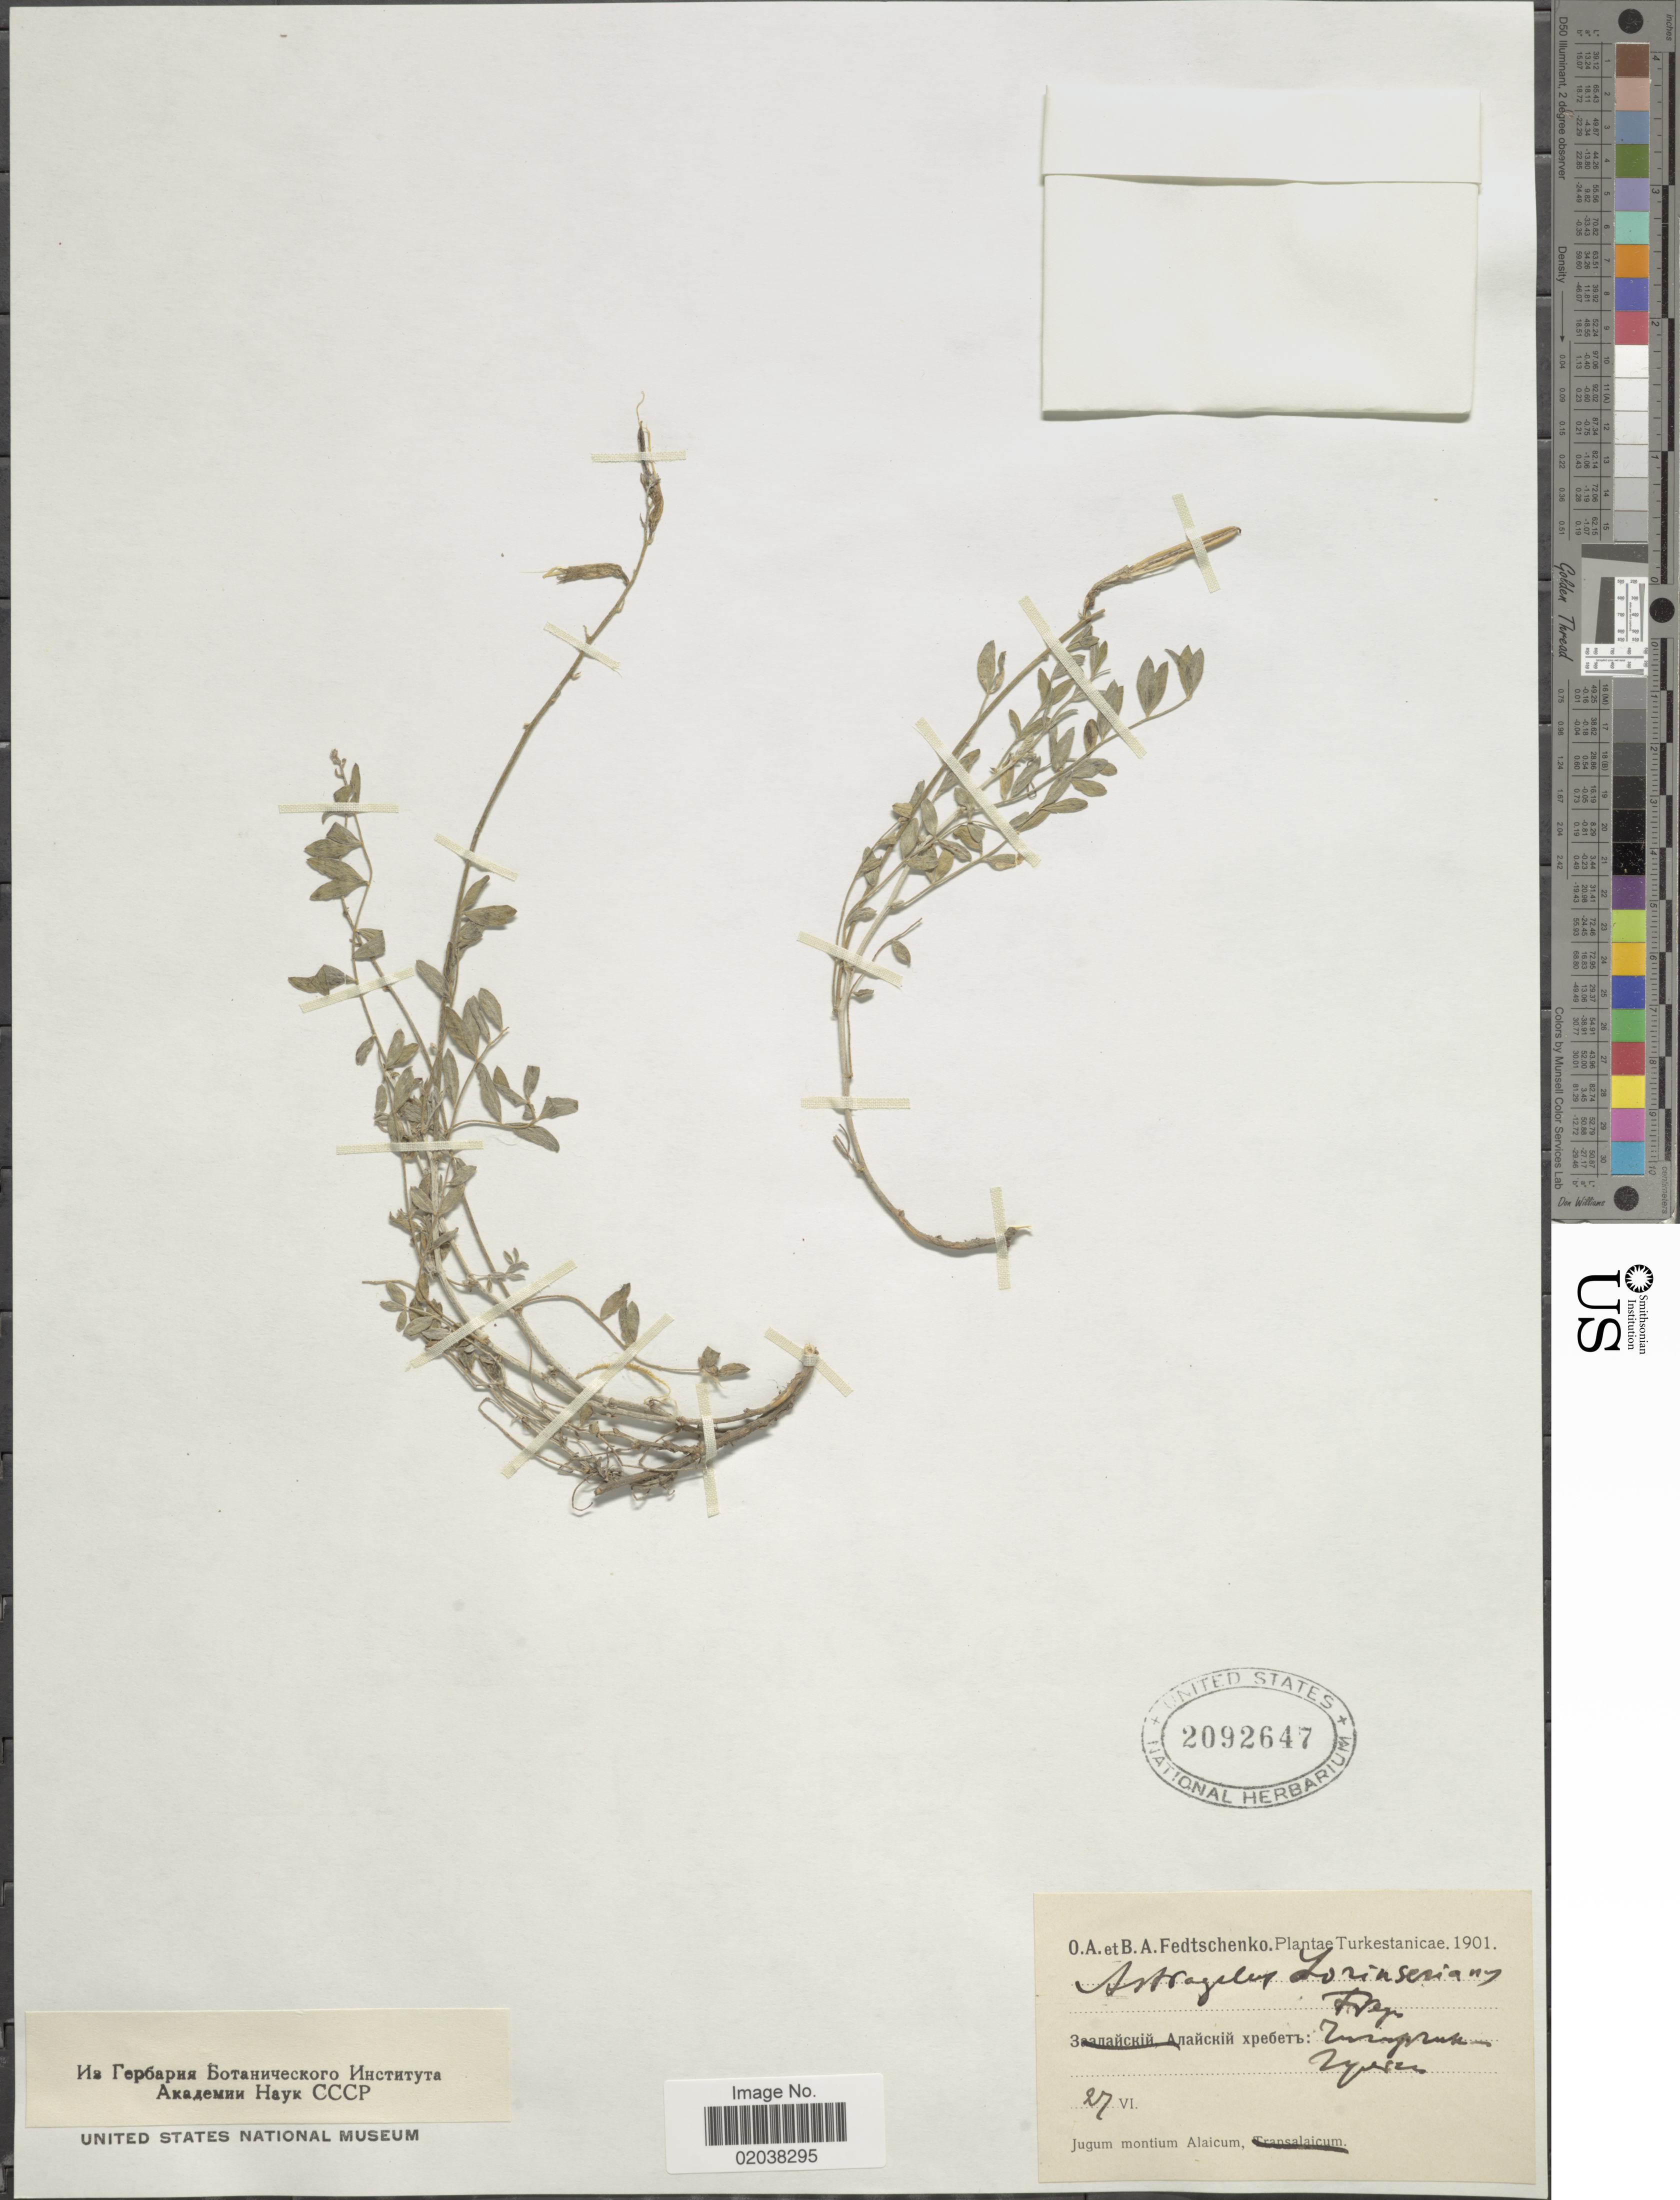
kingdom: Plantae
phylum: Tracheophyta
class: Magnoliopsida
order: Fabales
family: Fabaceae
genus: Astragalus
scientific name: Astragalus lorinserianus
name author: Freyn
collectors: O. A. Fedtschenko & B. A. Fedtschenko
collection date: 1901-06-27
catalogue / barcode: US 2092647